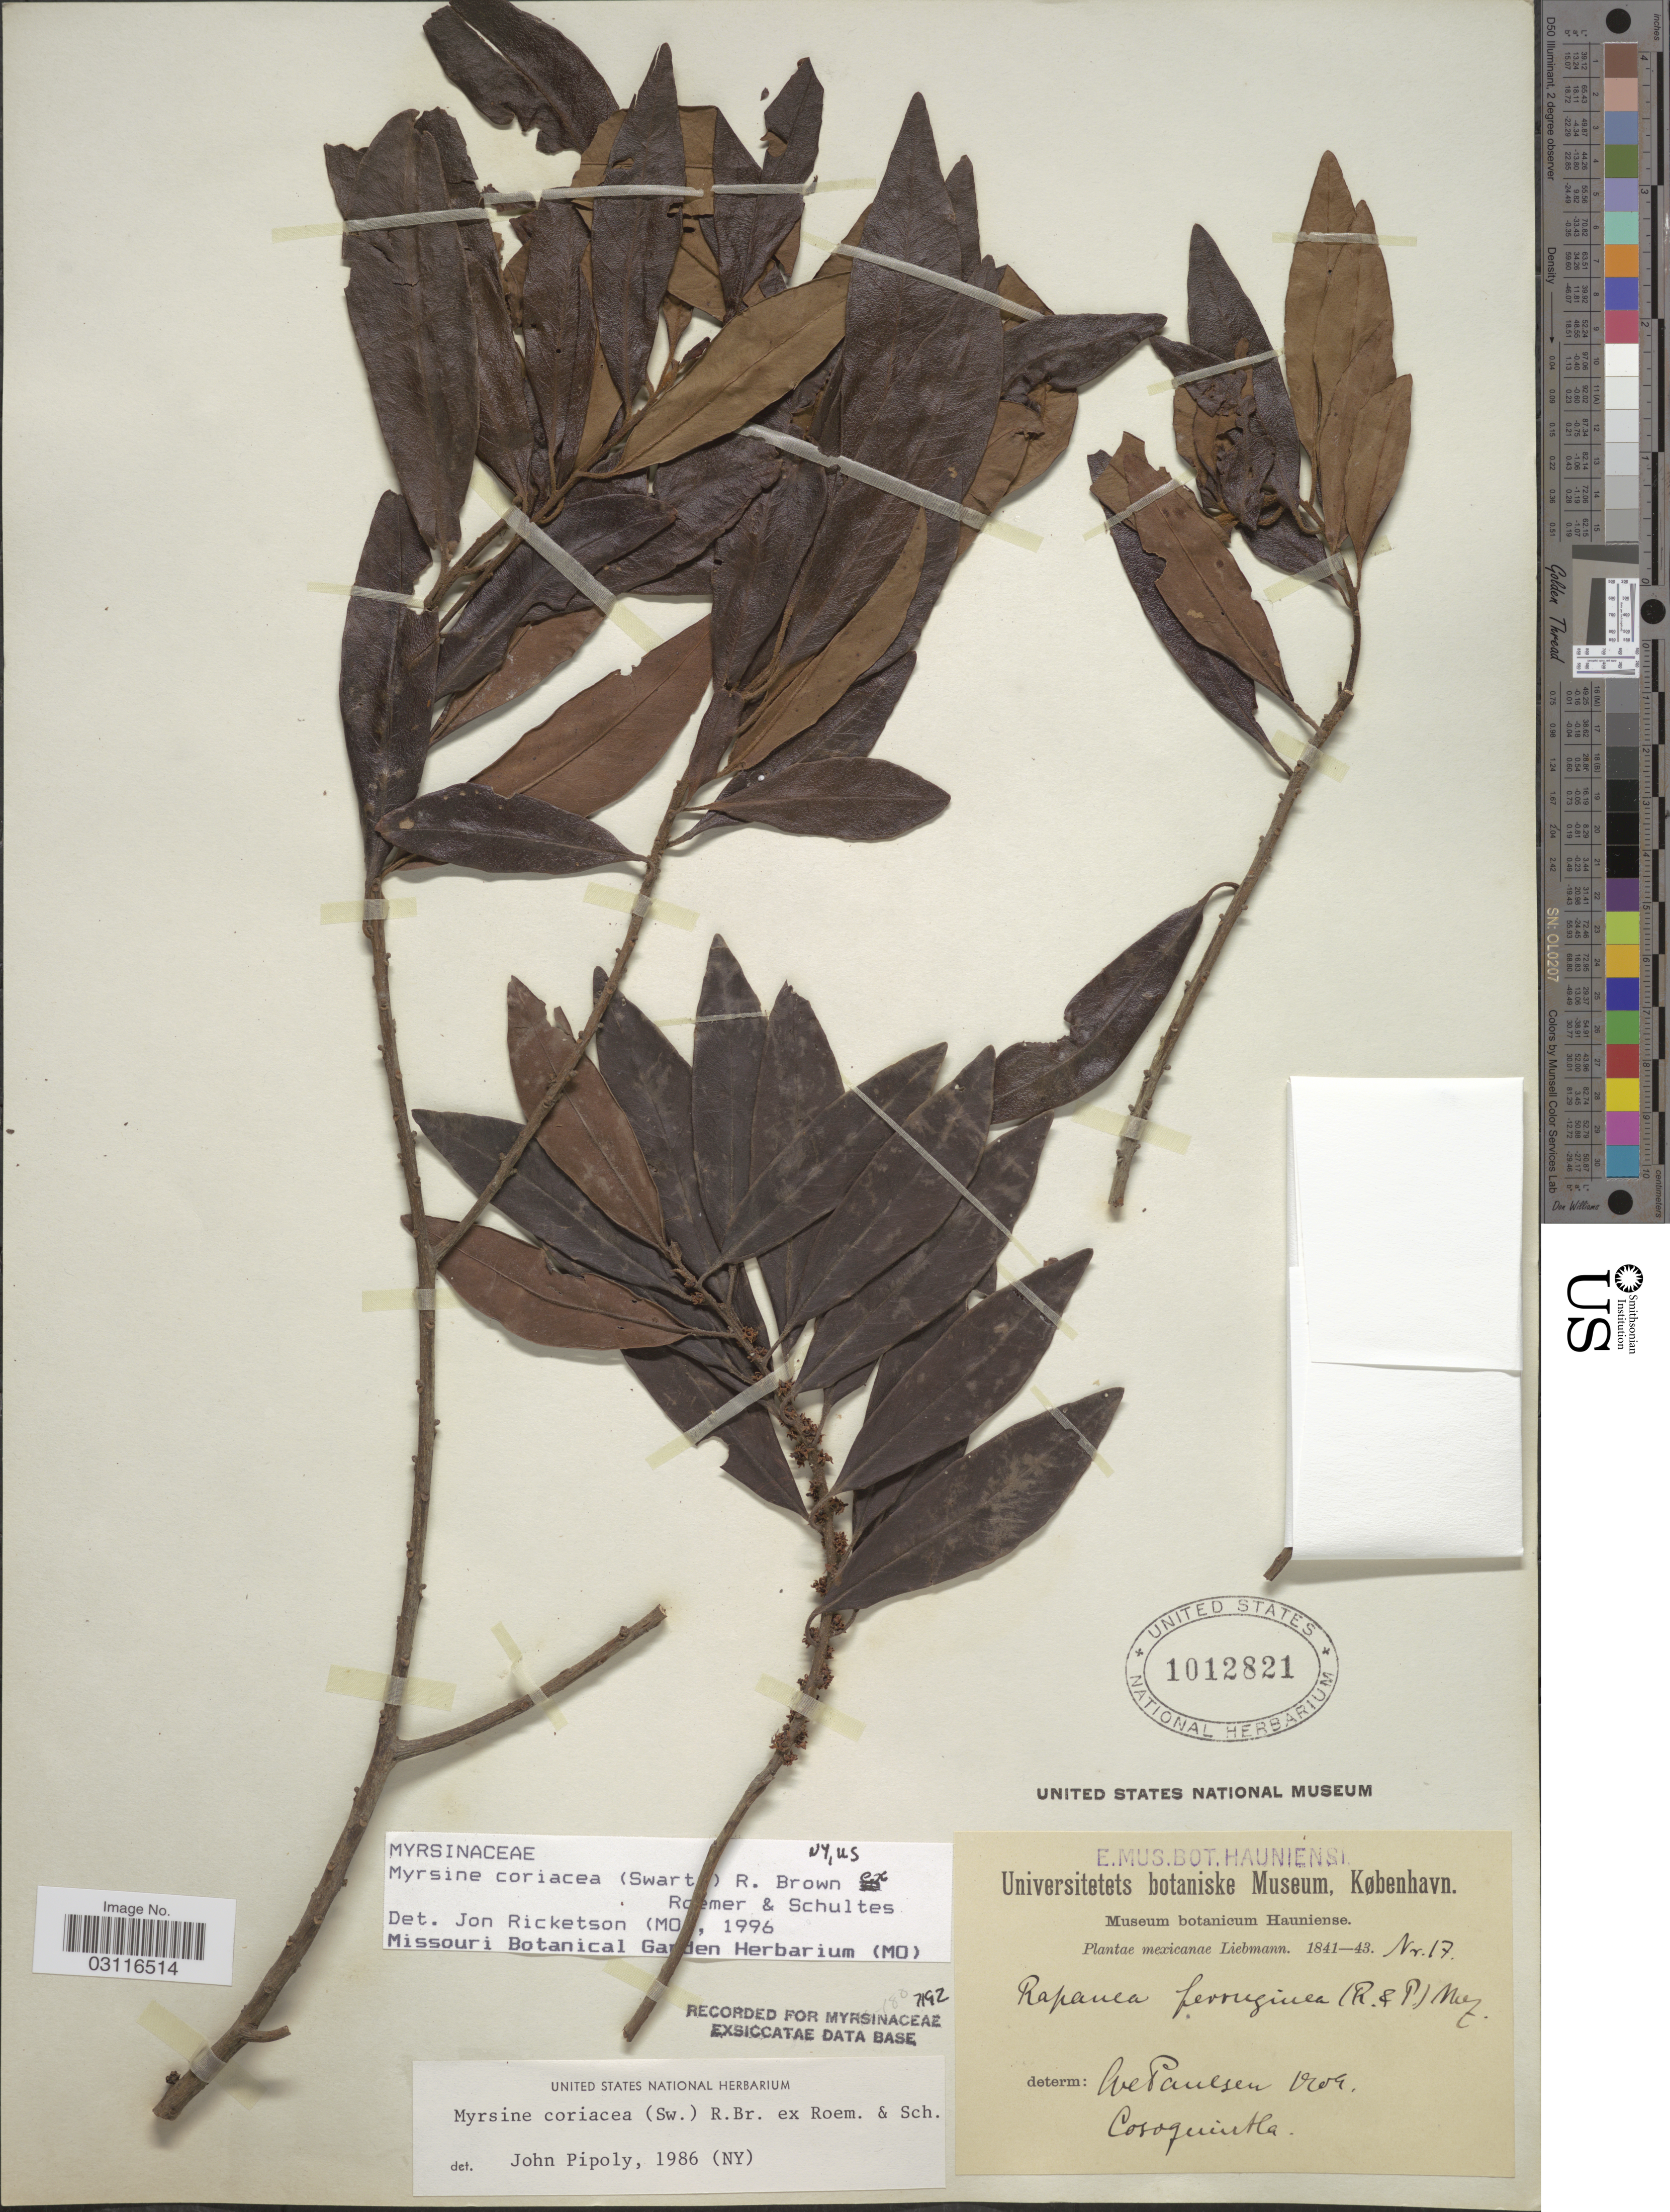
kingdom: Plantae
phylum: Tracheophyta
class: Magnoliopsida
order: Ericales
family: Primulaceae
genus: Myrsine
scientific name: Myrsine coriacea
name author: (Sw.) R. Br. ex Roem. & Schult.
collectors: Liebmann, --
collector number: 17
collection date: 1841/1843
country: Mexico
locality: Cosoquintla.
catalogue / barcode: US 1012821